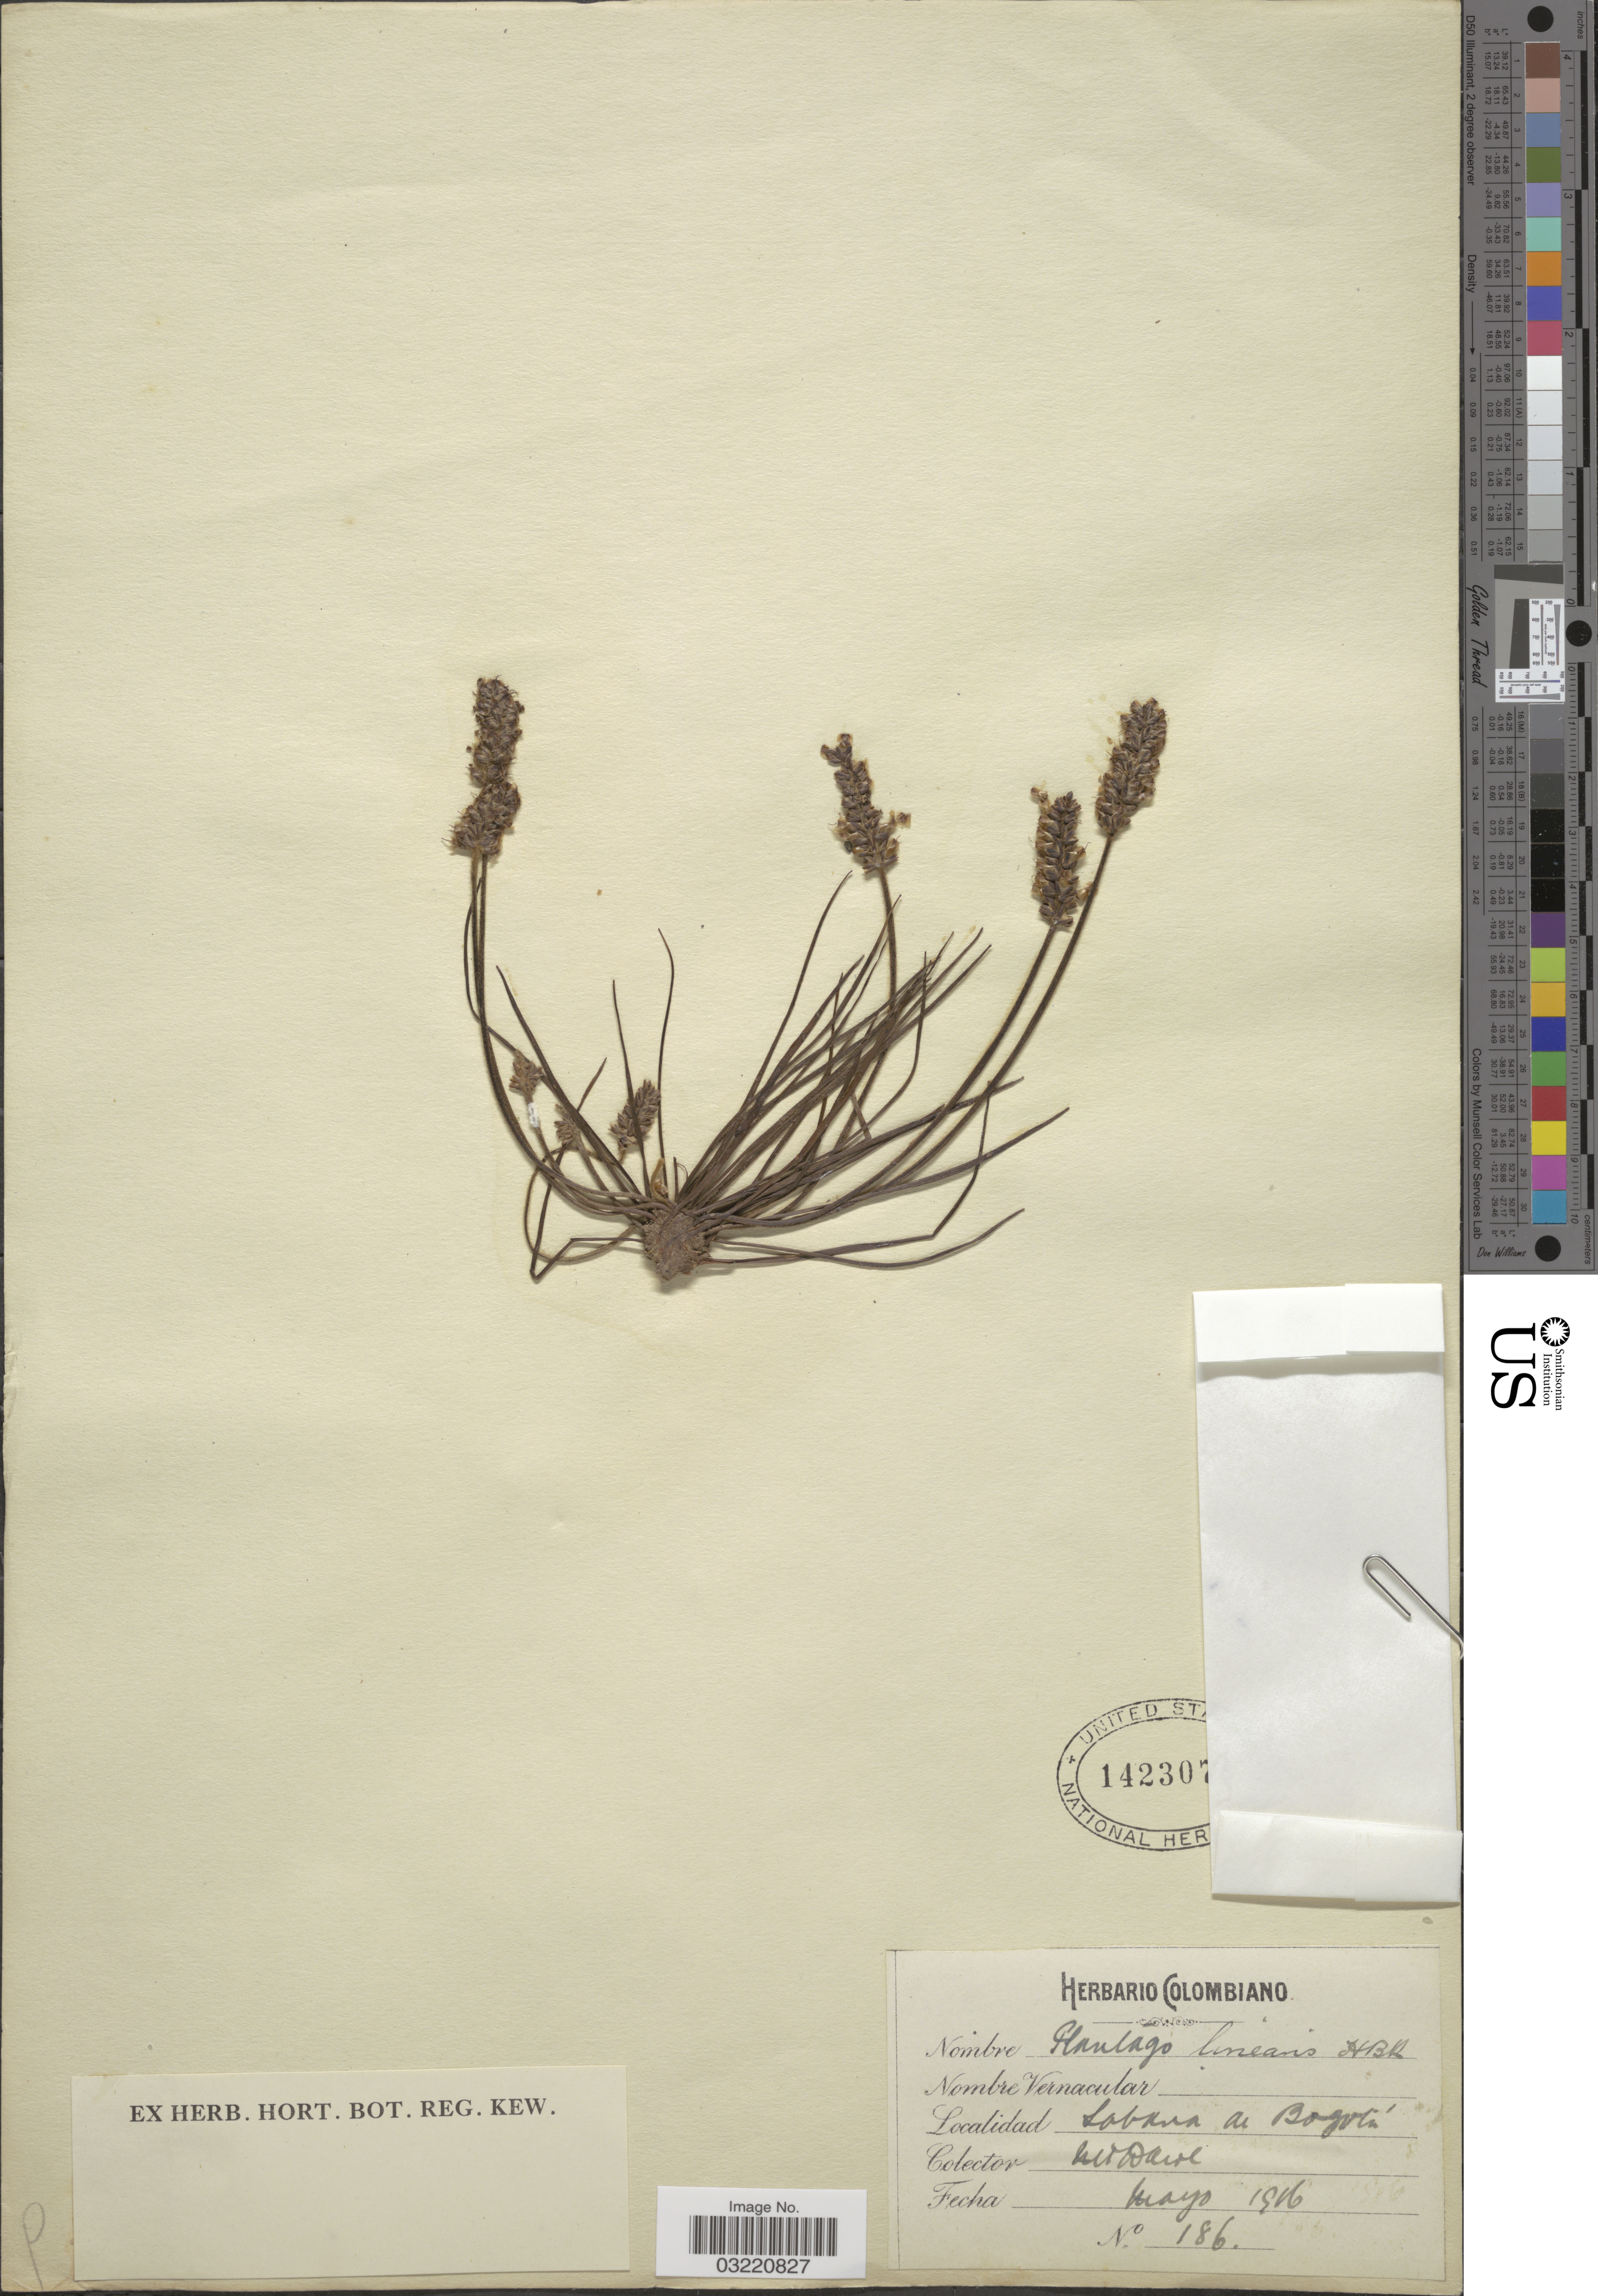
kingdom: Plantae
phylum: Tracheophyta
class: Magnoliopsida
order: Lamiales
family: Plantaginaceae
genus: Plantago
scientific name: Plantago linearis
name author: Kunth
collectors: M. T. Dawe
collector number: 186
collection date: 1916-05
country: Colombia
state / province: Bogota D.C.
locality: Sabana de Bogotá.